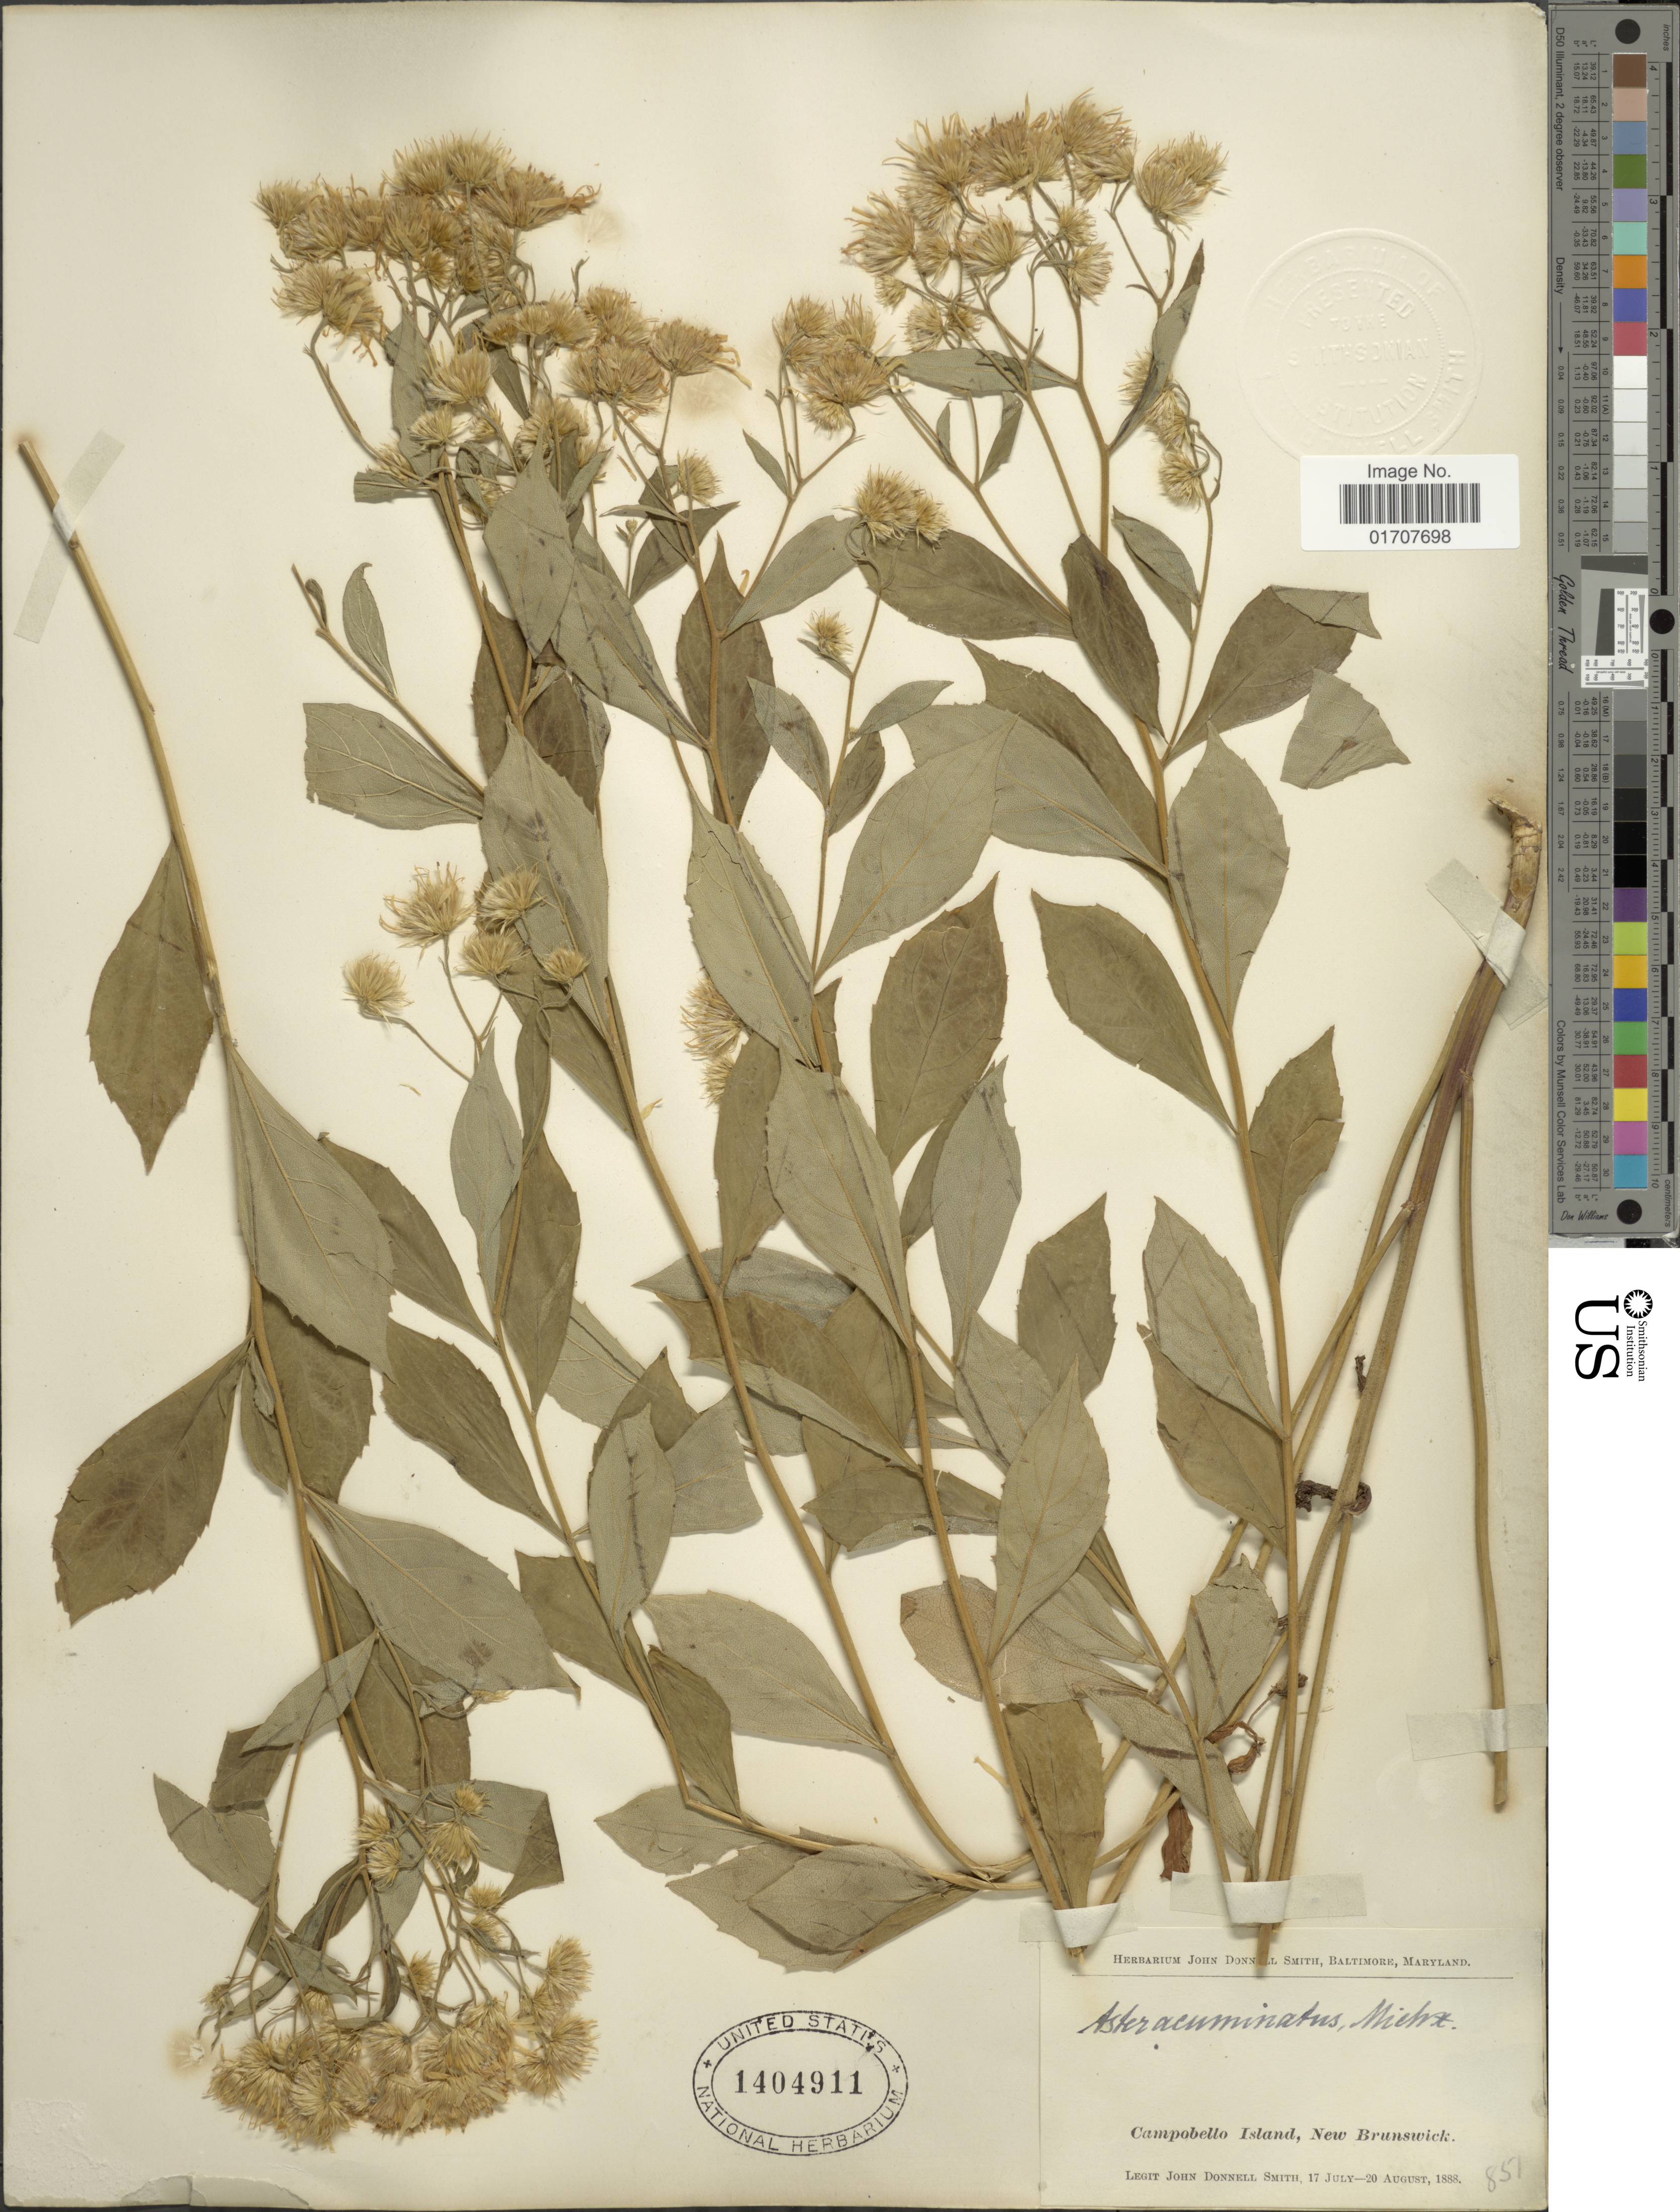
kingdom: Plantae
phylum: Tracheophyta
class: Magnoliopsida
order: Asterales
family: Asteraceae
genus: Oclemena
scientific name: Oclemena acuminata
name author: (Michx.) Greene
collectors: J. Donnell Smith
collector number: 851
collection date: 1888-07-17/1888-08-20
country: Canada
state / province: New Brunswick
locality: Campobello Island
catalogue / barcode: US 1404911